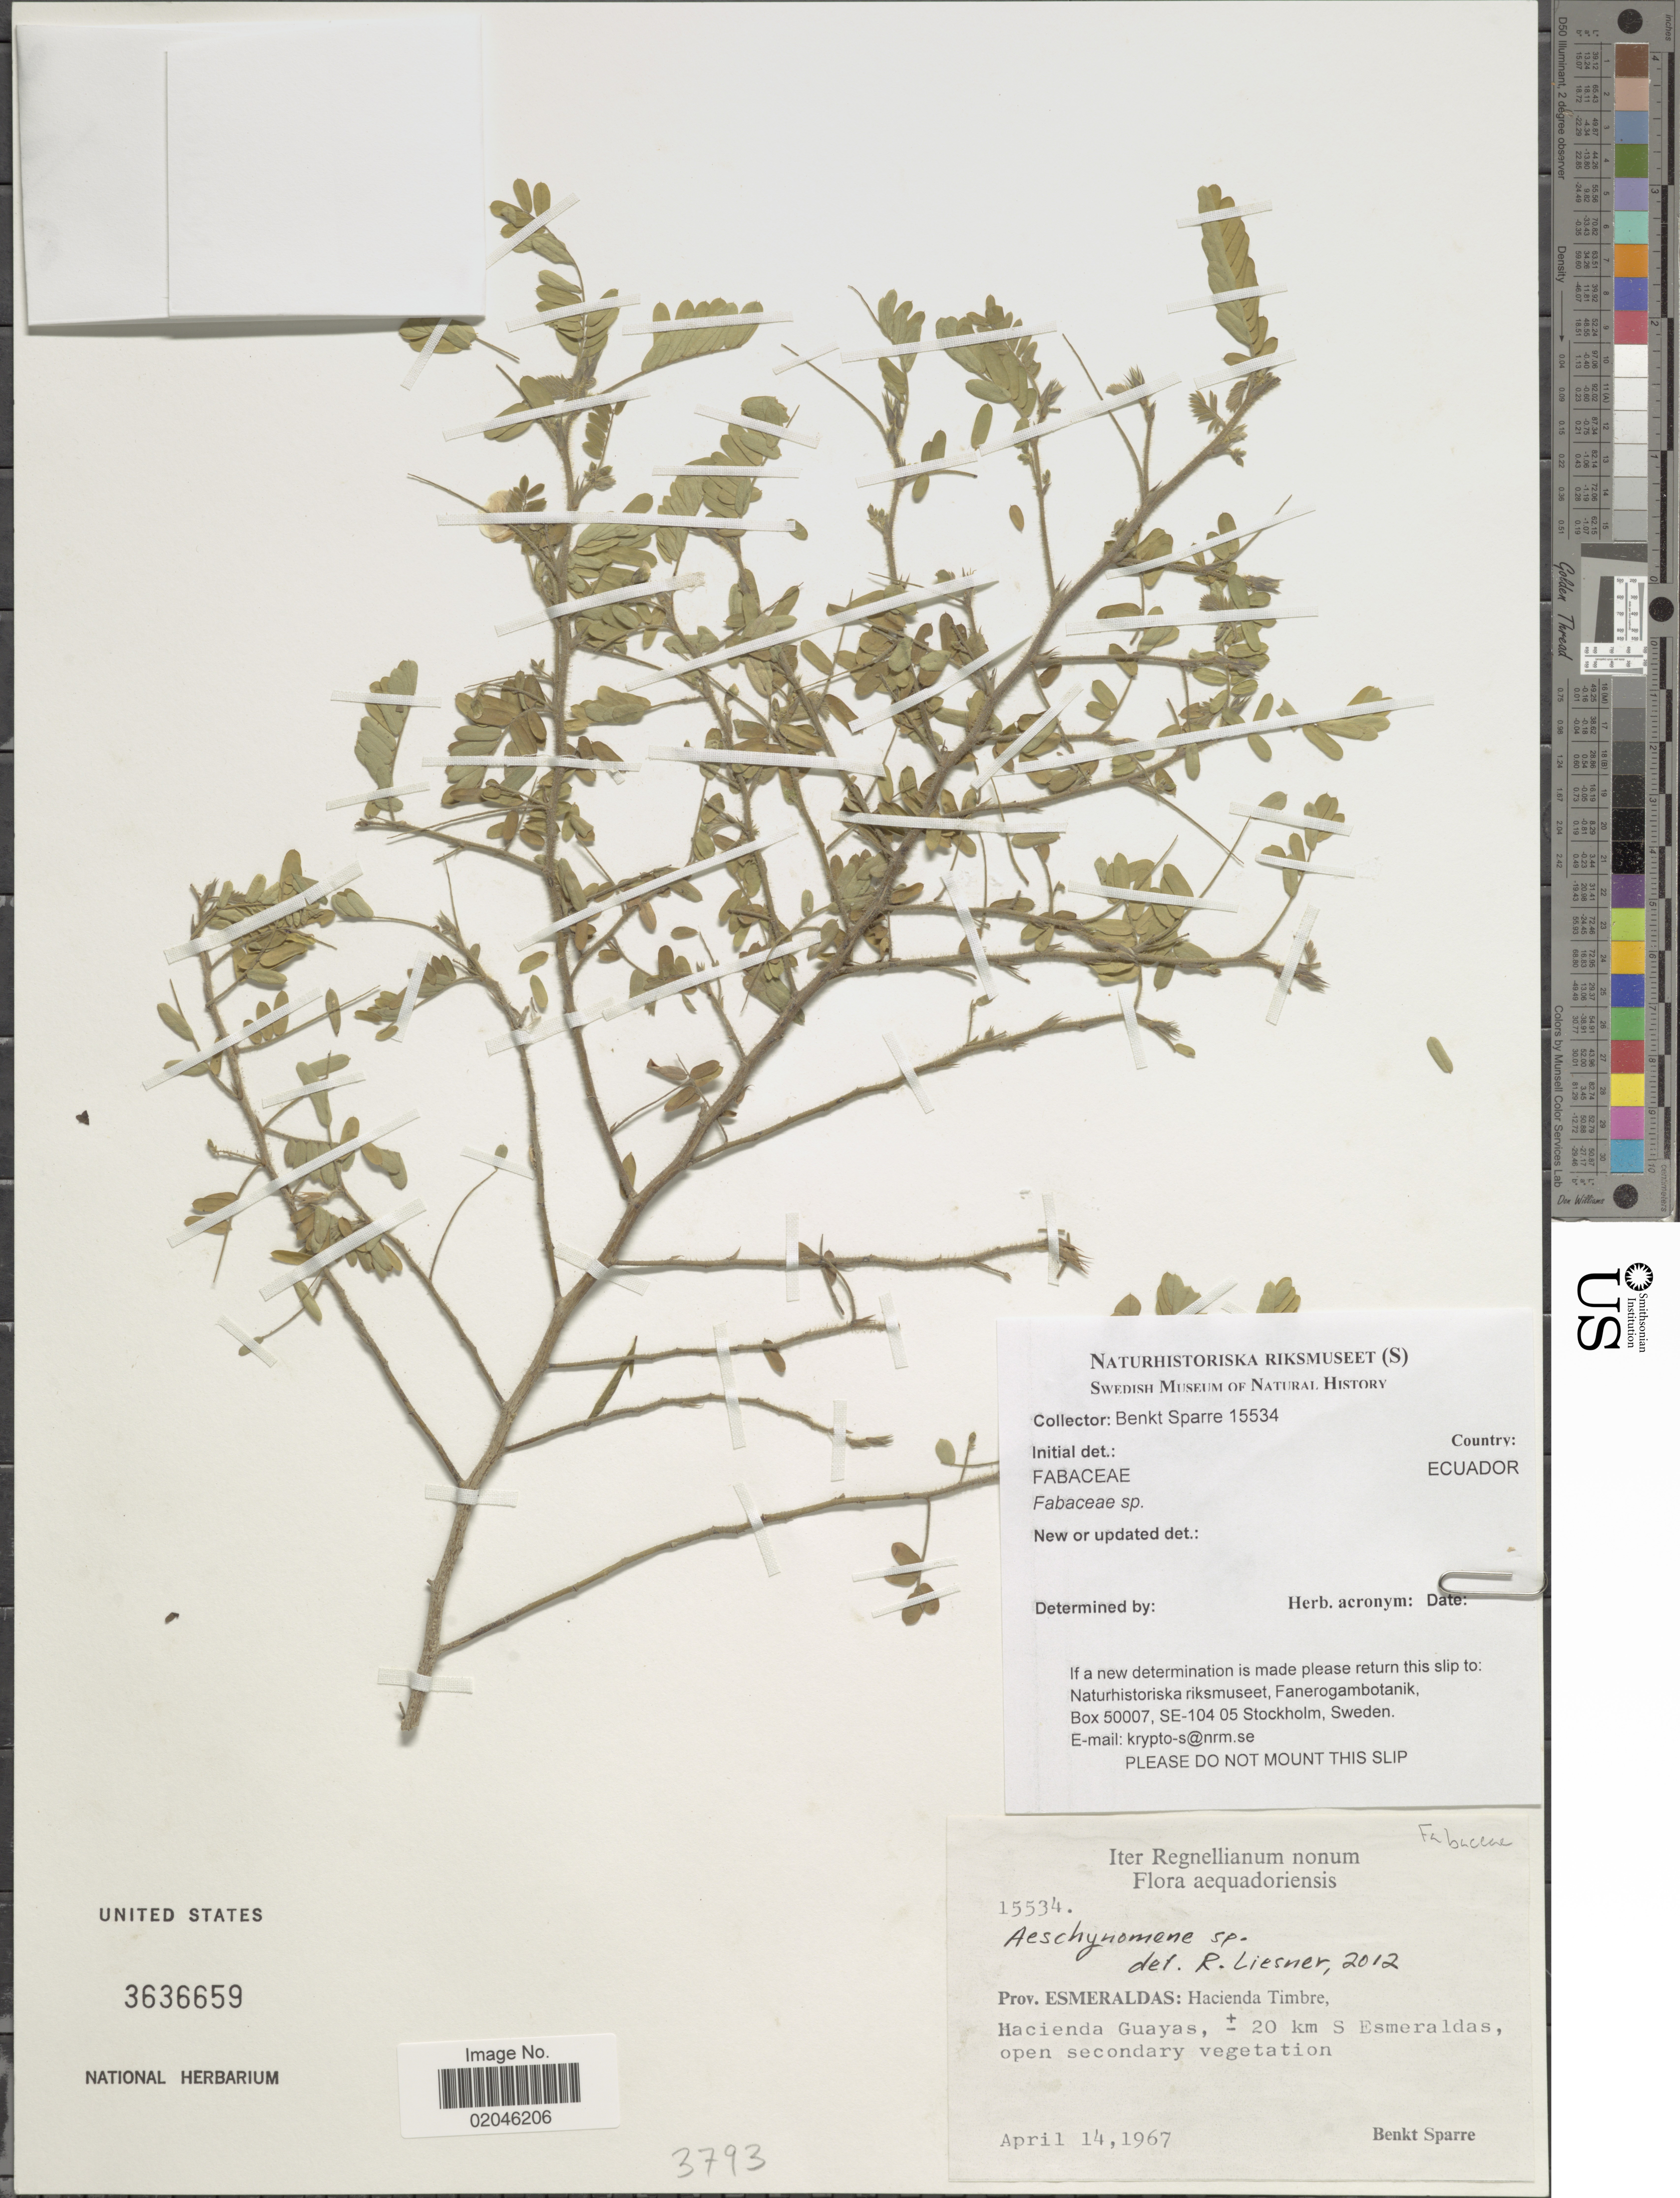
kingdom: Plantae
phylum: Tracheophyta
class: Magnoliopsida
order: Fabales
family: Fabaceae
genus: Aeschynomene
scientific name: Aeschynomene sp.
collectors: B. Sparre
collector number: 15534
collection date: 1967-04-14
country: Ecuador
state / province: Esmeraldas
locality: Hacienda Timbre, Hacienda Guayas, ca. 20 km S Esmeraldas, open secondary vegetation.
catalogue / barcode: US 3636659